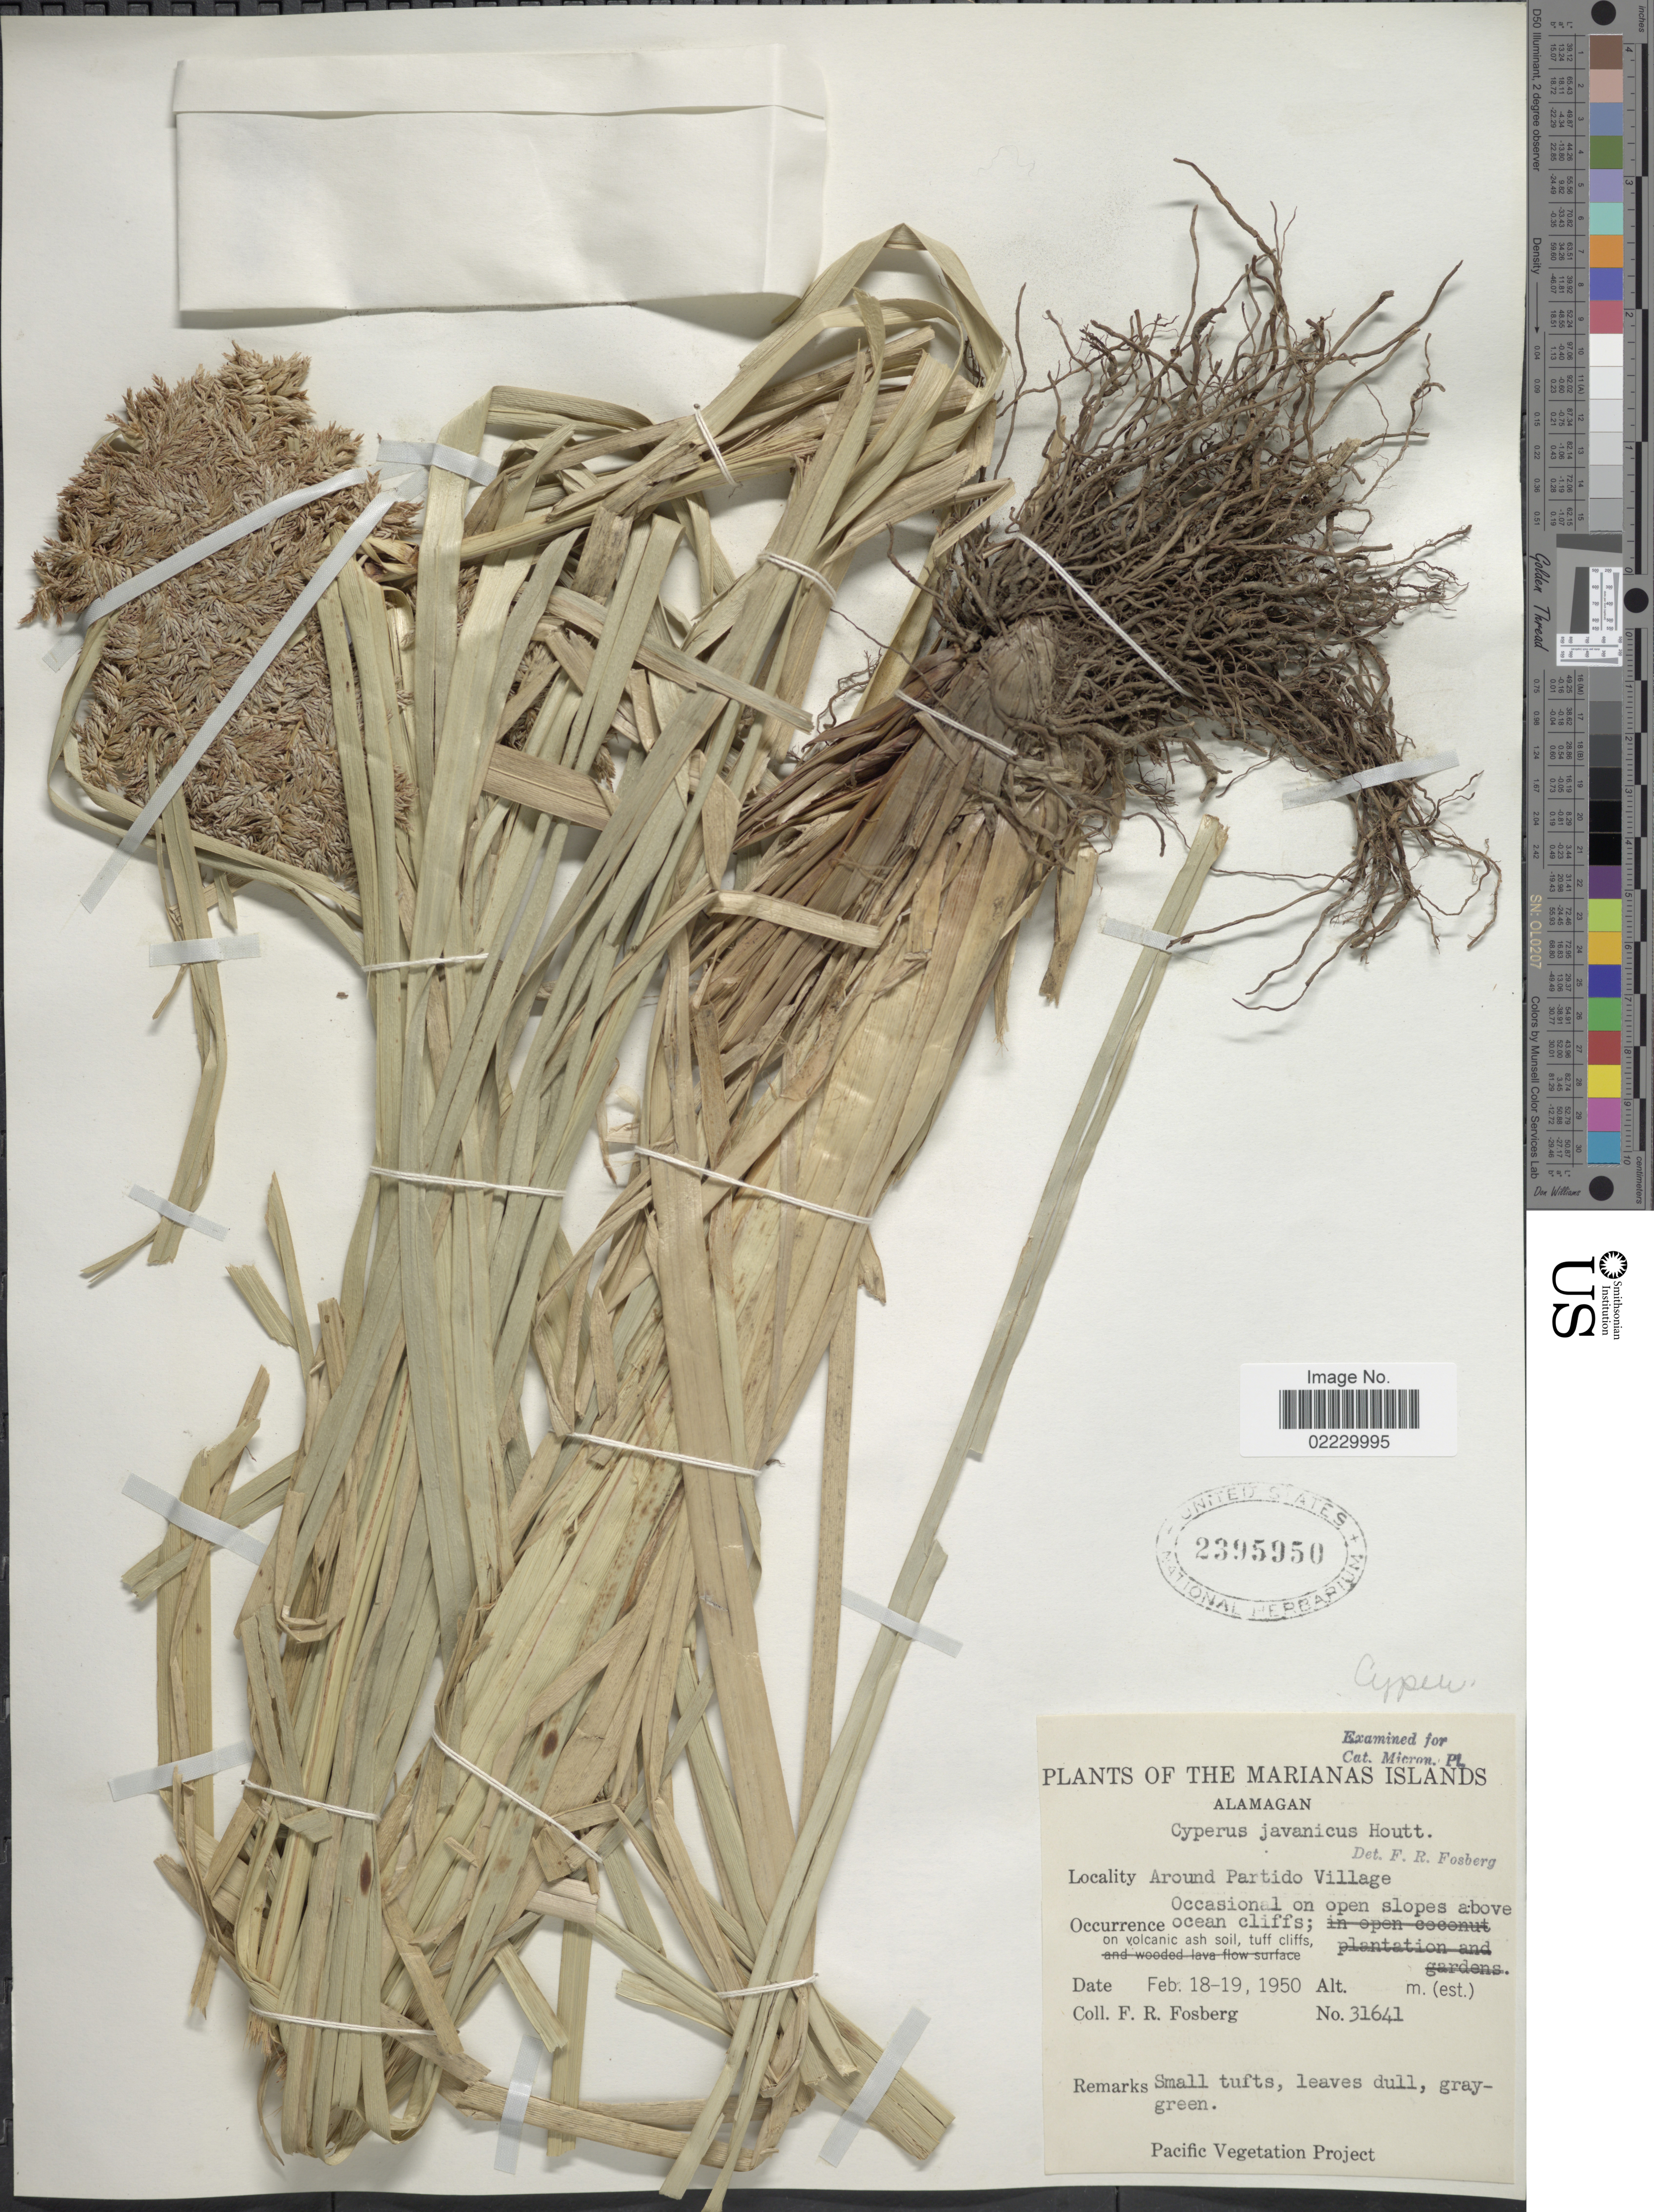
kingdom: Plantae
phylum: Tracheophyta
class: Liliopsida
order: Poales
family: Cyperaceae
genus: Cyperus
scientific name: Cyperus javanicus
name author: Houtt.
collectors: F. R. Fosberg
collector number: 31641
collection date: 1950-02-18/1950-02-19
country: Northern Mariana Islands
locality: The Marianas Islands. Alamagan, Around Partido Village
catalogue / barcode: US 2395950